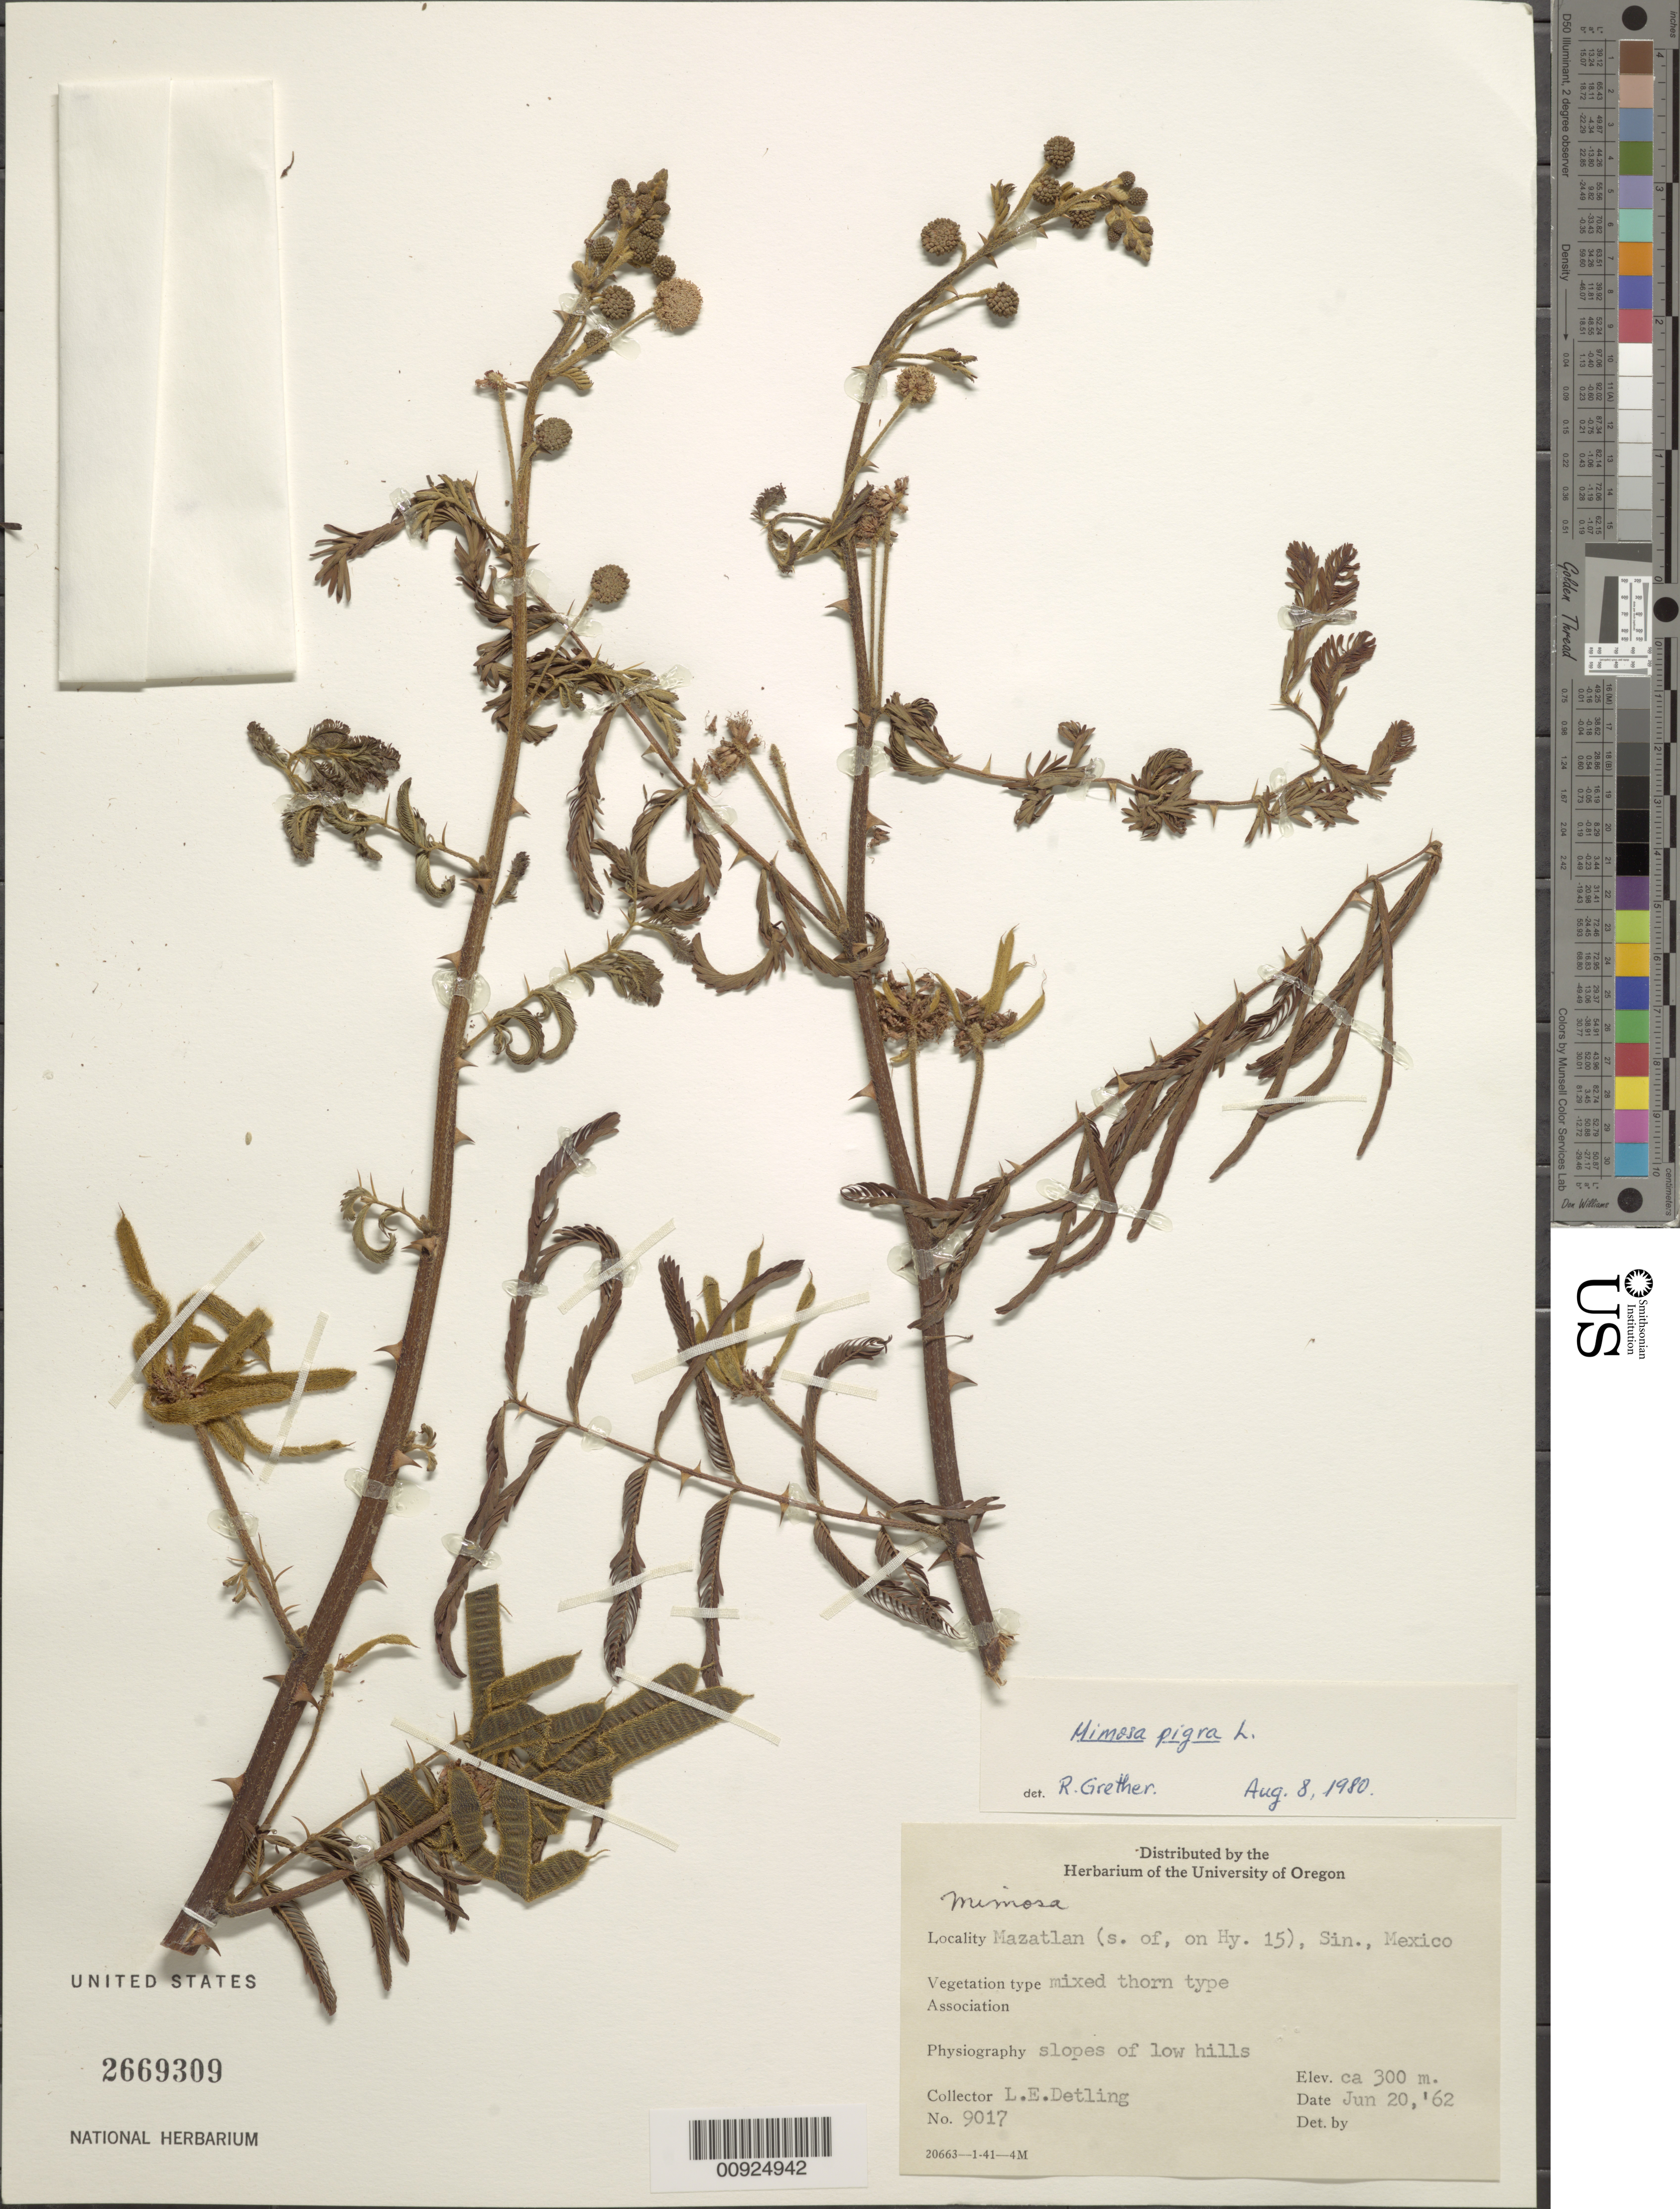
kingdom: Plantae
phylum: Tracheophyta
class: Magnoliopsida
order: Fabales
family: Fabaceae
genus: Mimosa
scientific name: Mimosa pigra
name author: L.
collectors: L. E. Detling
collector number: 9017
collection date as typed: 20 Jun 1962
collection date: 1962-06-20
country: Mexico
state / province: Sinaloa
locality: Mazatlán (S of, on Hwy. 15), Sin.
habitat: Vegetation mixed thorn type. Slopes of low hills.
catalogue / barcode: US 2669309